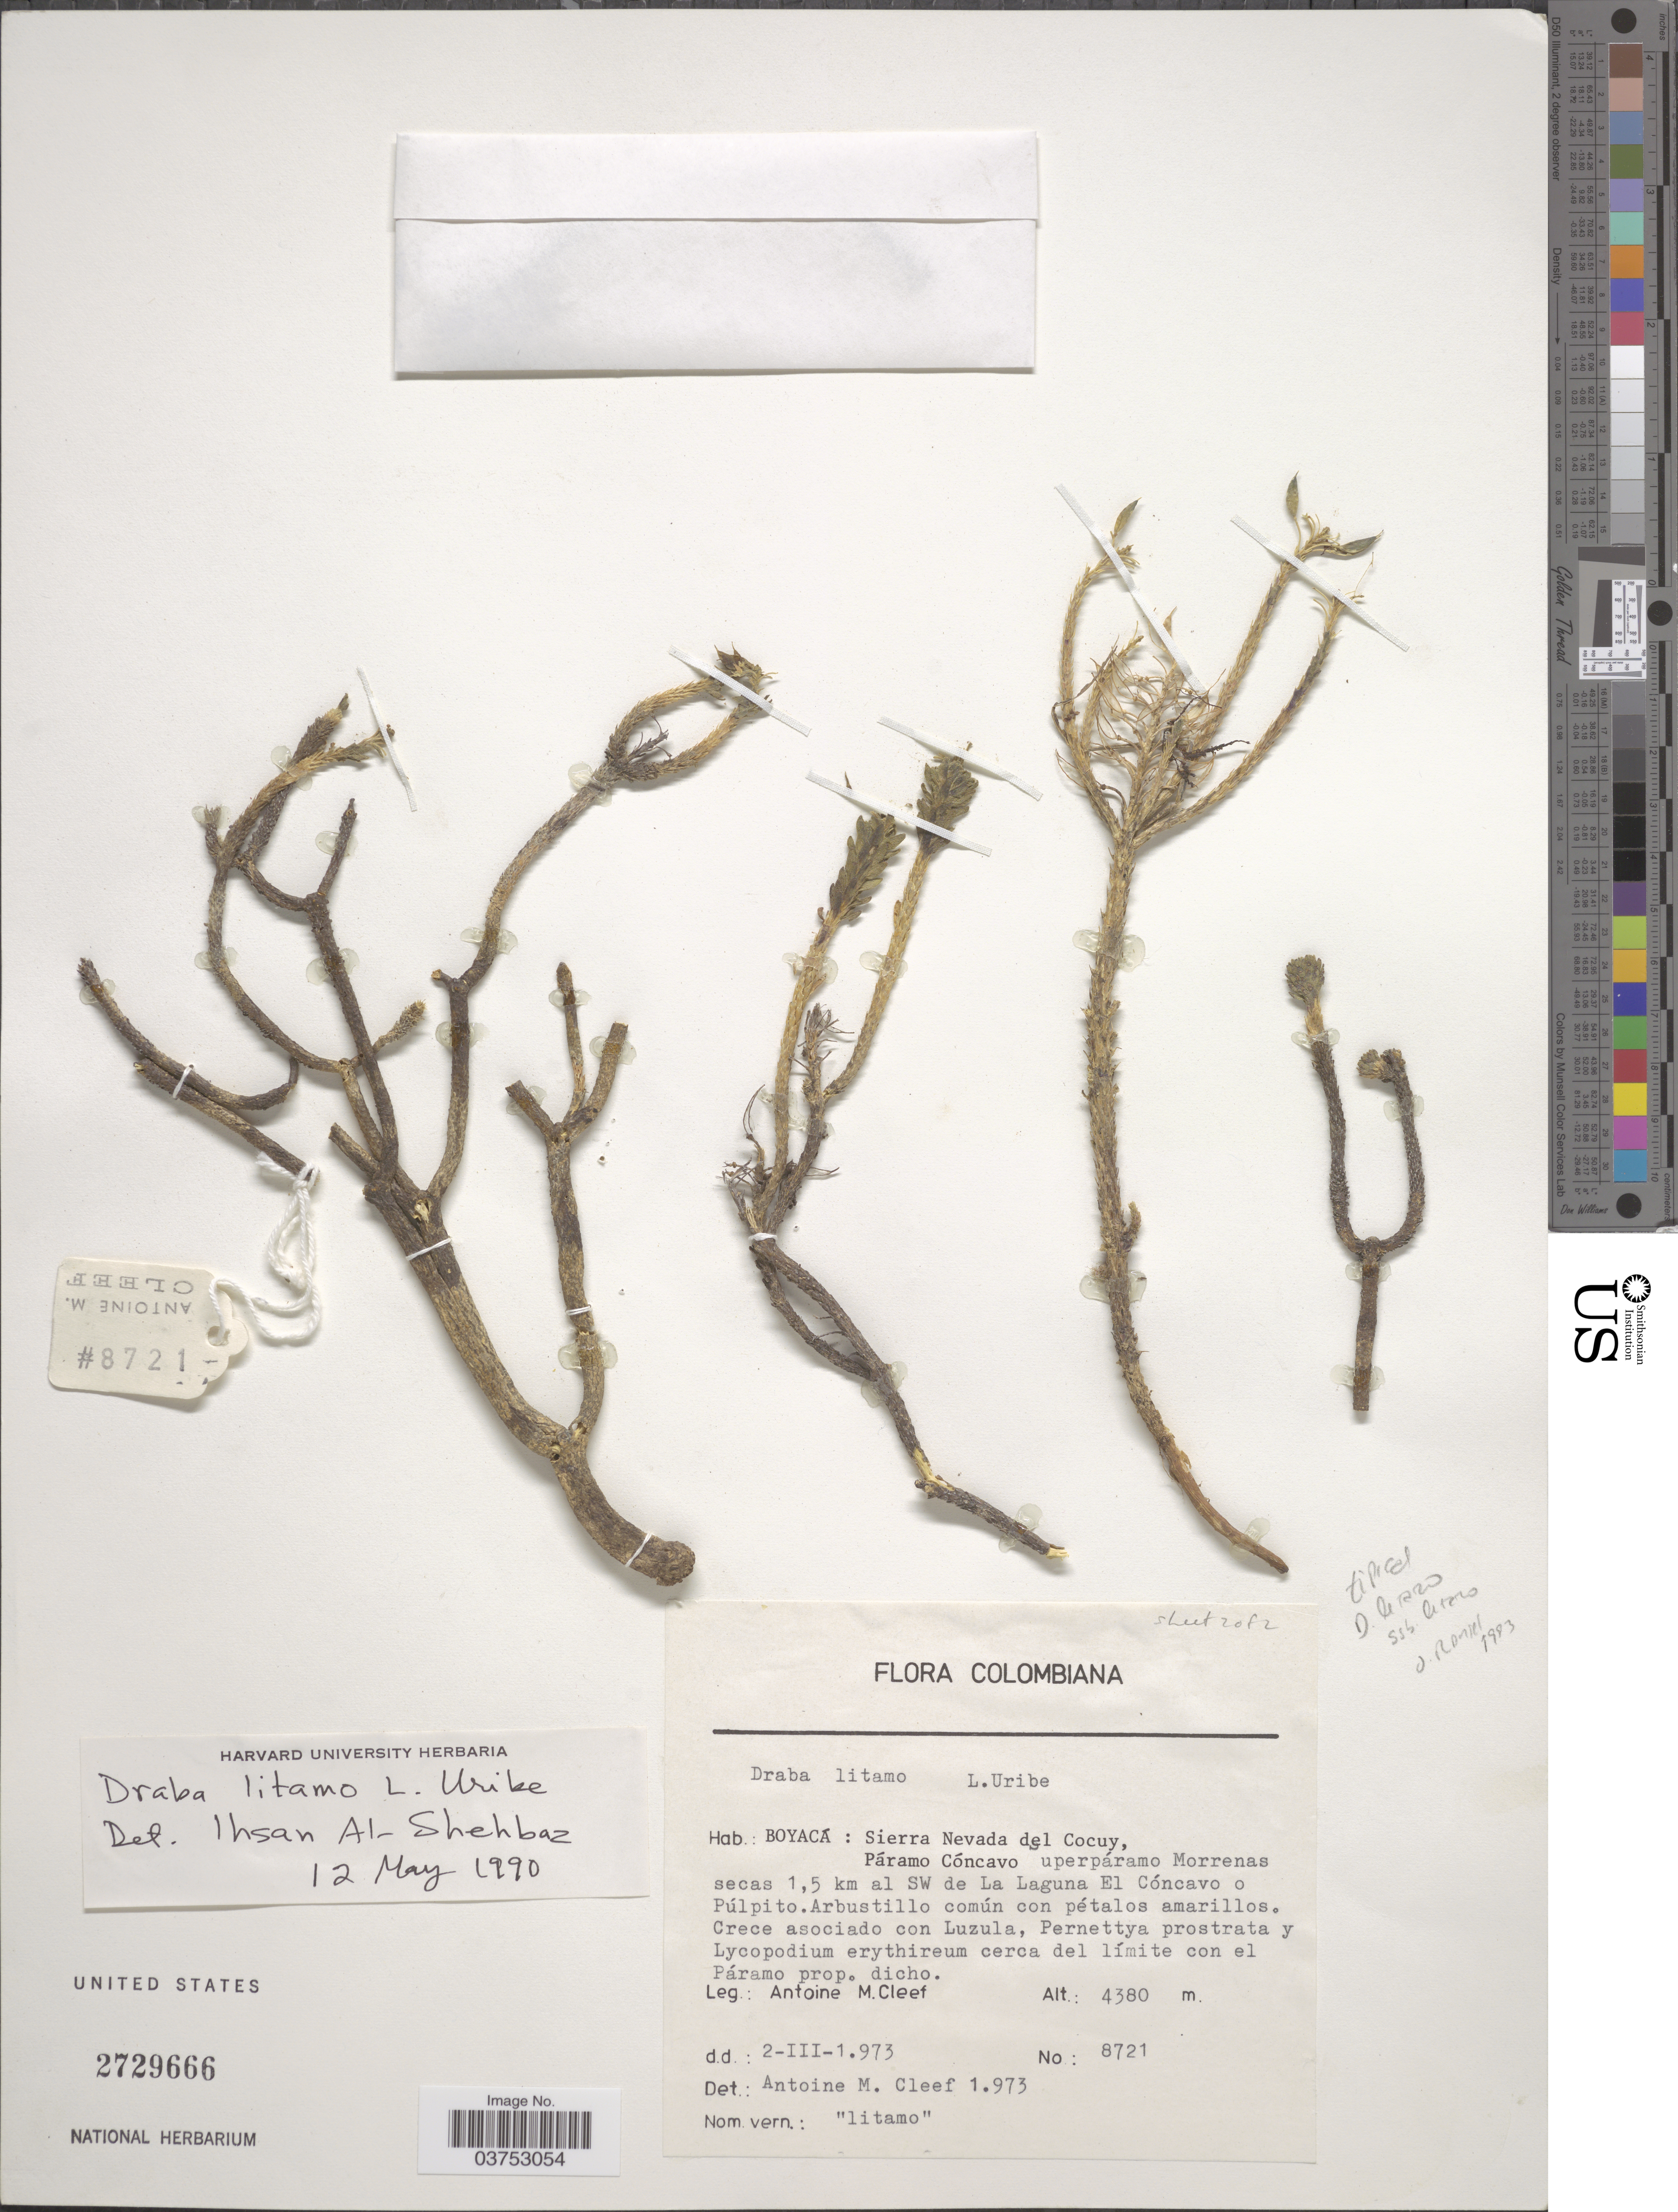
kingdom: Plantae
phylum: Tracheophyta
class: Magnoliopsida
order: Brassicales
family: Brassicaceae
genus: Draba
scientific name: Draba litamo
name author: L. Uribe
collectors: A. M. Cleef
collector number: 8721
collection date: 1973-03-02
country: Colombia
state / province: Boyacá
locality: Sierra Nevada del Cocuy, Páramo Cóncavo uperpáramo Morrenas secas 1.5 km al SW de La Laguna El Cóncavo o Púlpito.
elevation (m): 4380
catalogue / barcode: US 2729666